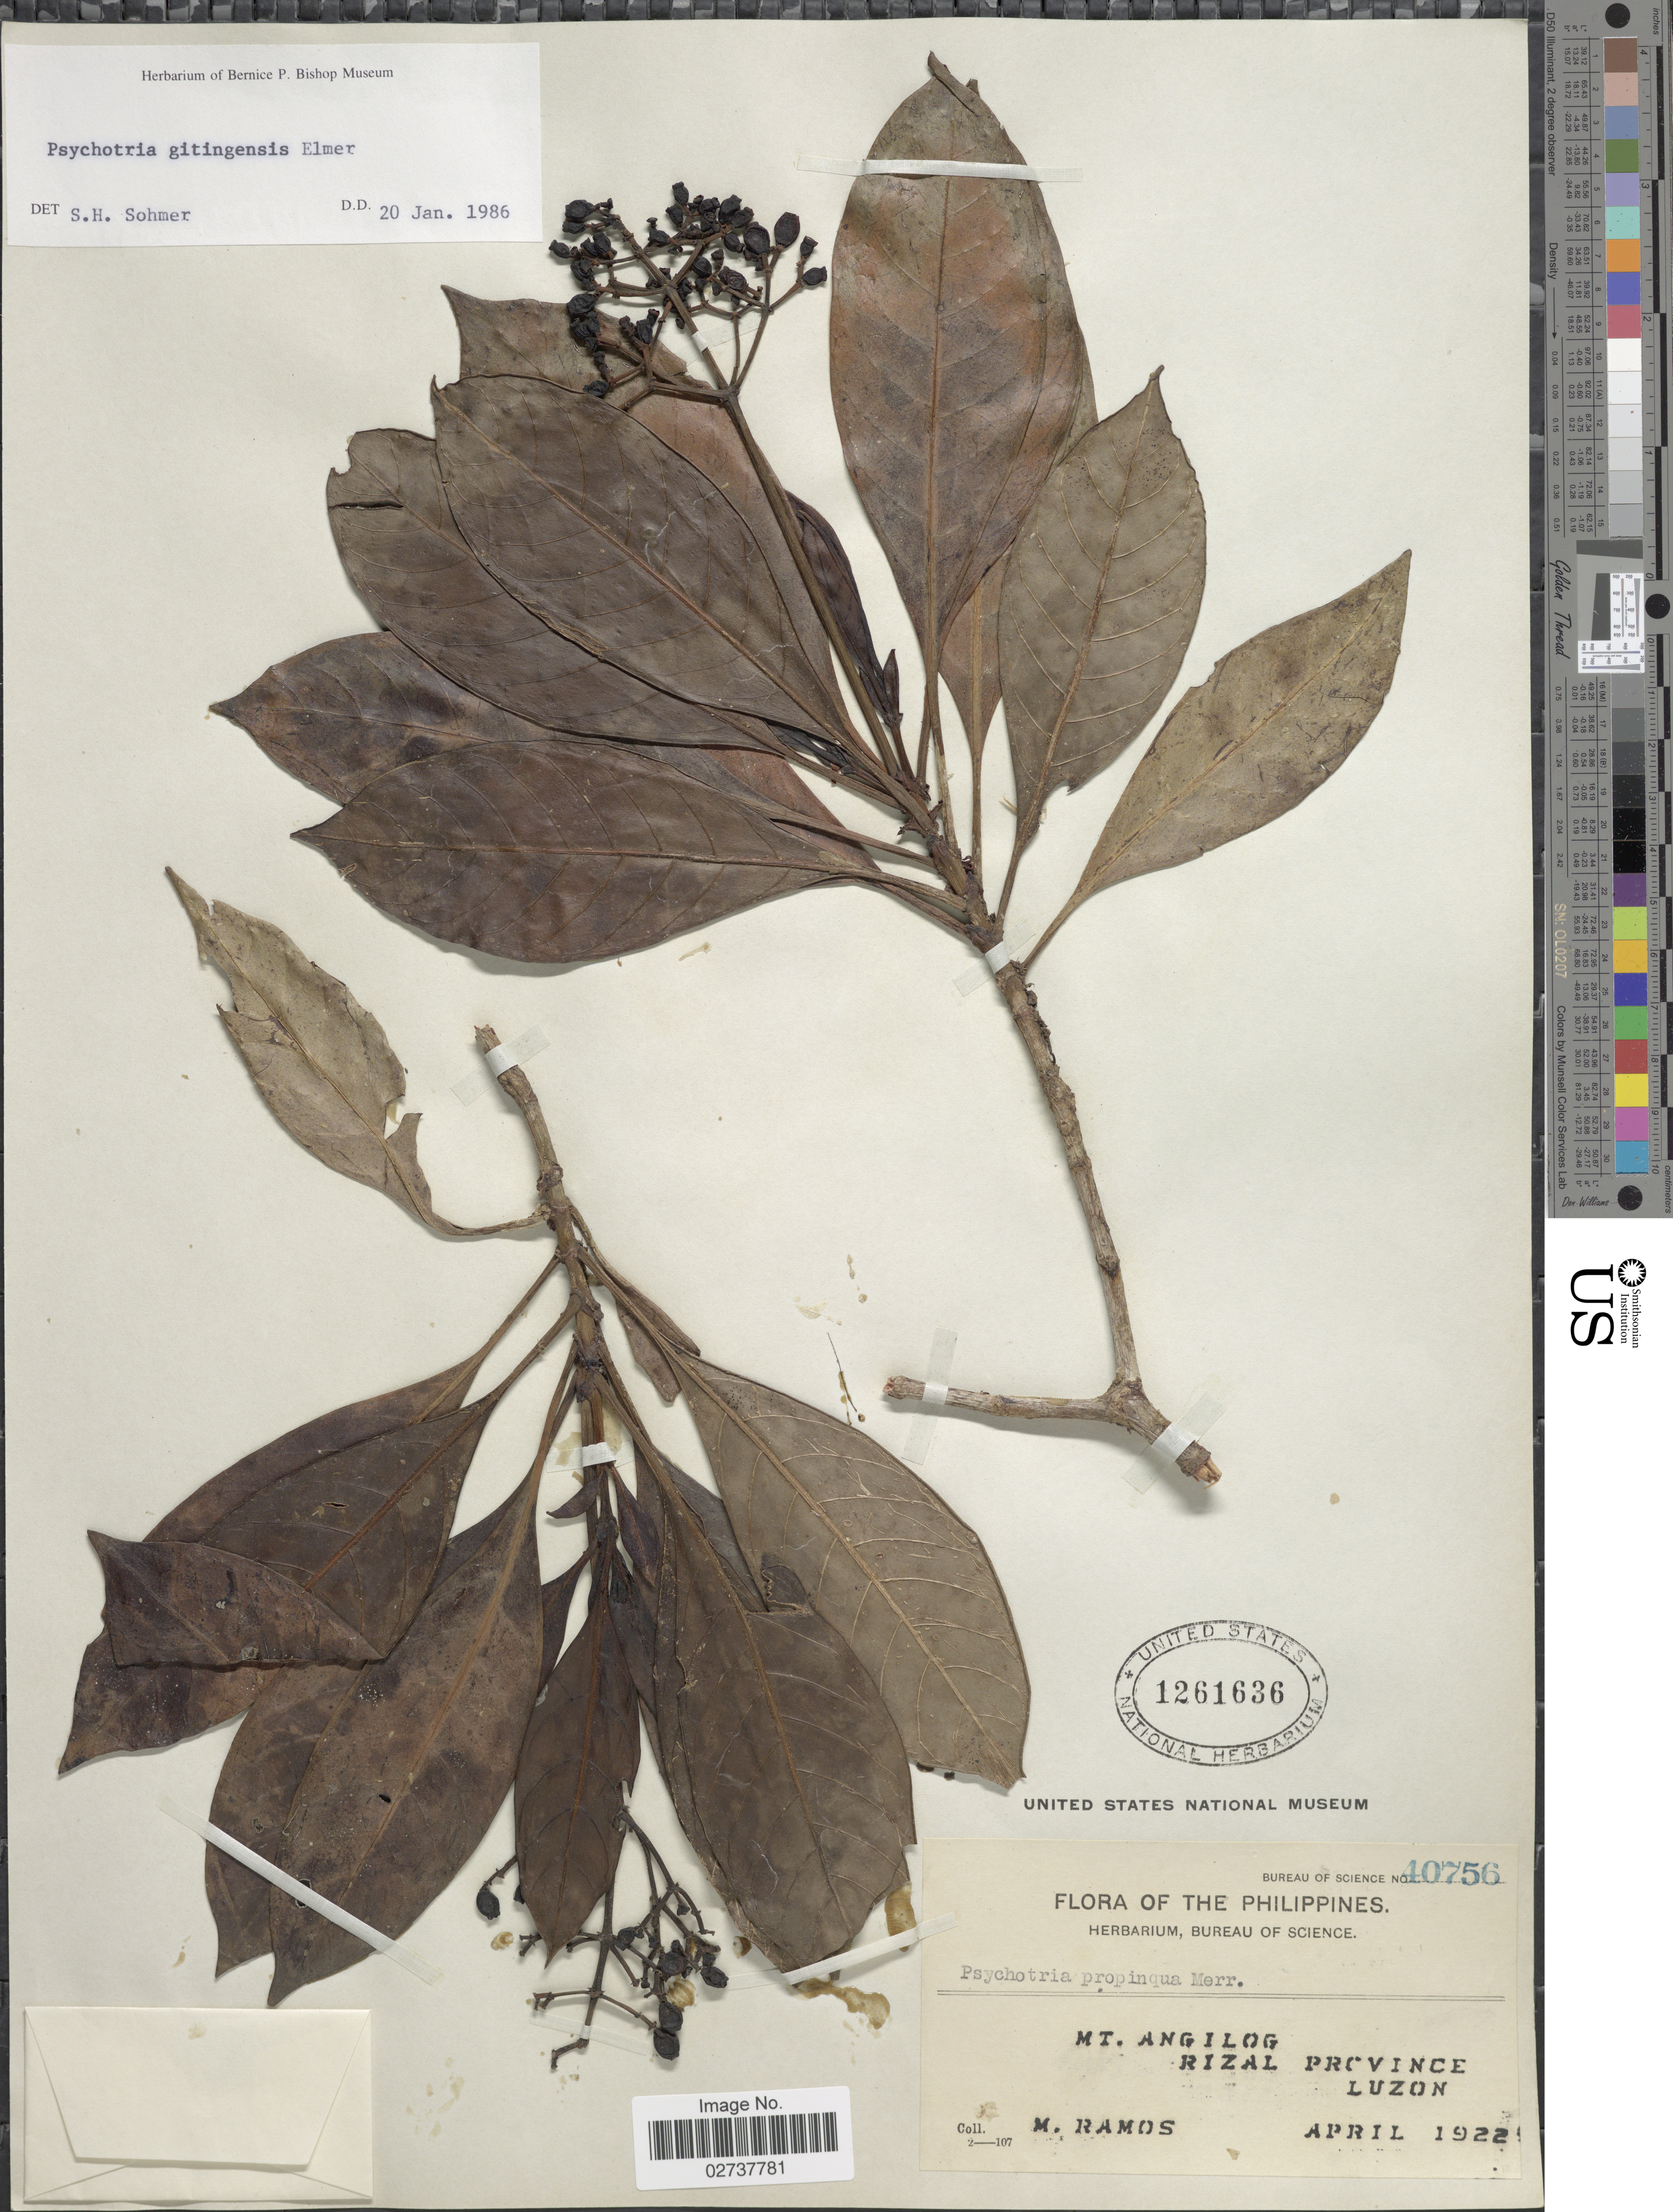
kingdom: Plantae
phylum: Tracheophyta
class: Magnoliopsida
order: Gentianales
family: Rubiaceae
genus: Psychotria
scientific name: Psychotria gitingensis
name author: Elmer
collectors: M. Ramos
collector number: Bureau of Science 40756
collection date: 1922-04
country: Philippines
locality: Mt. Angilog, Rizal Province Luzon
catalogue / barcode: US 1261636